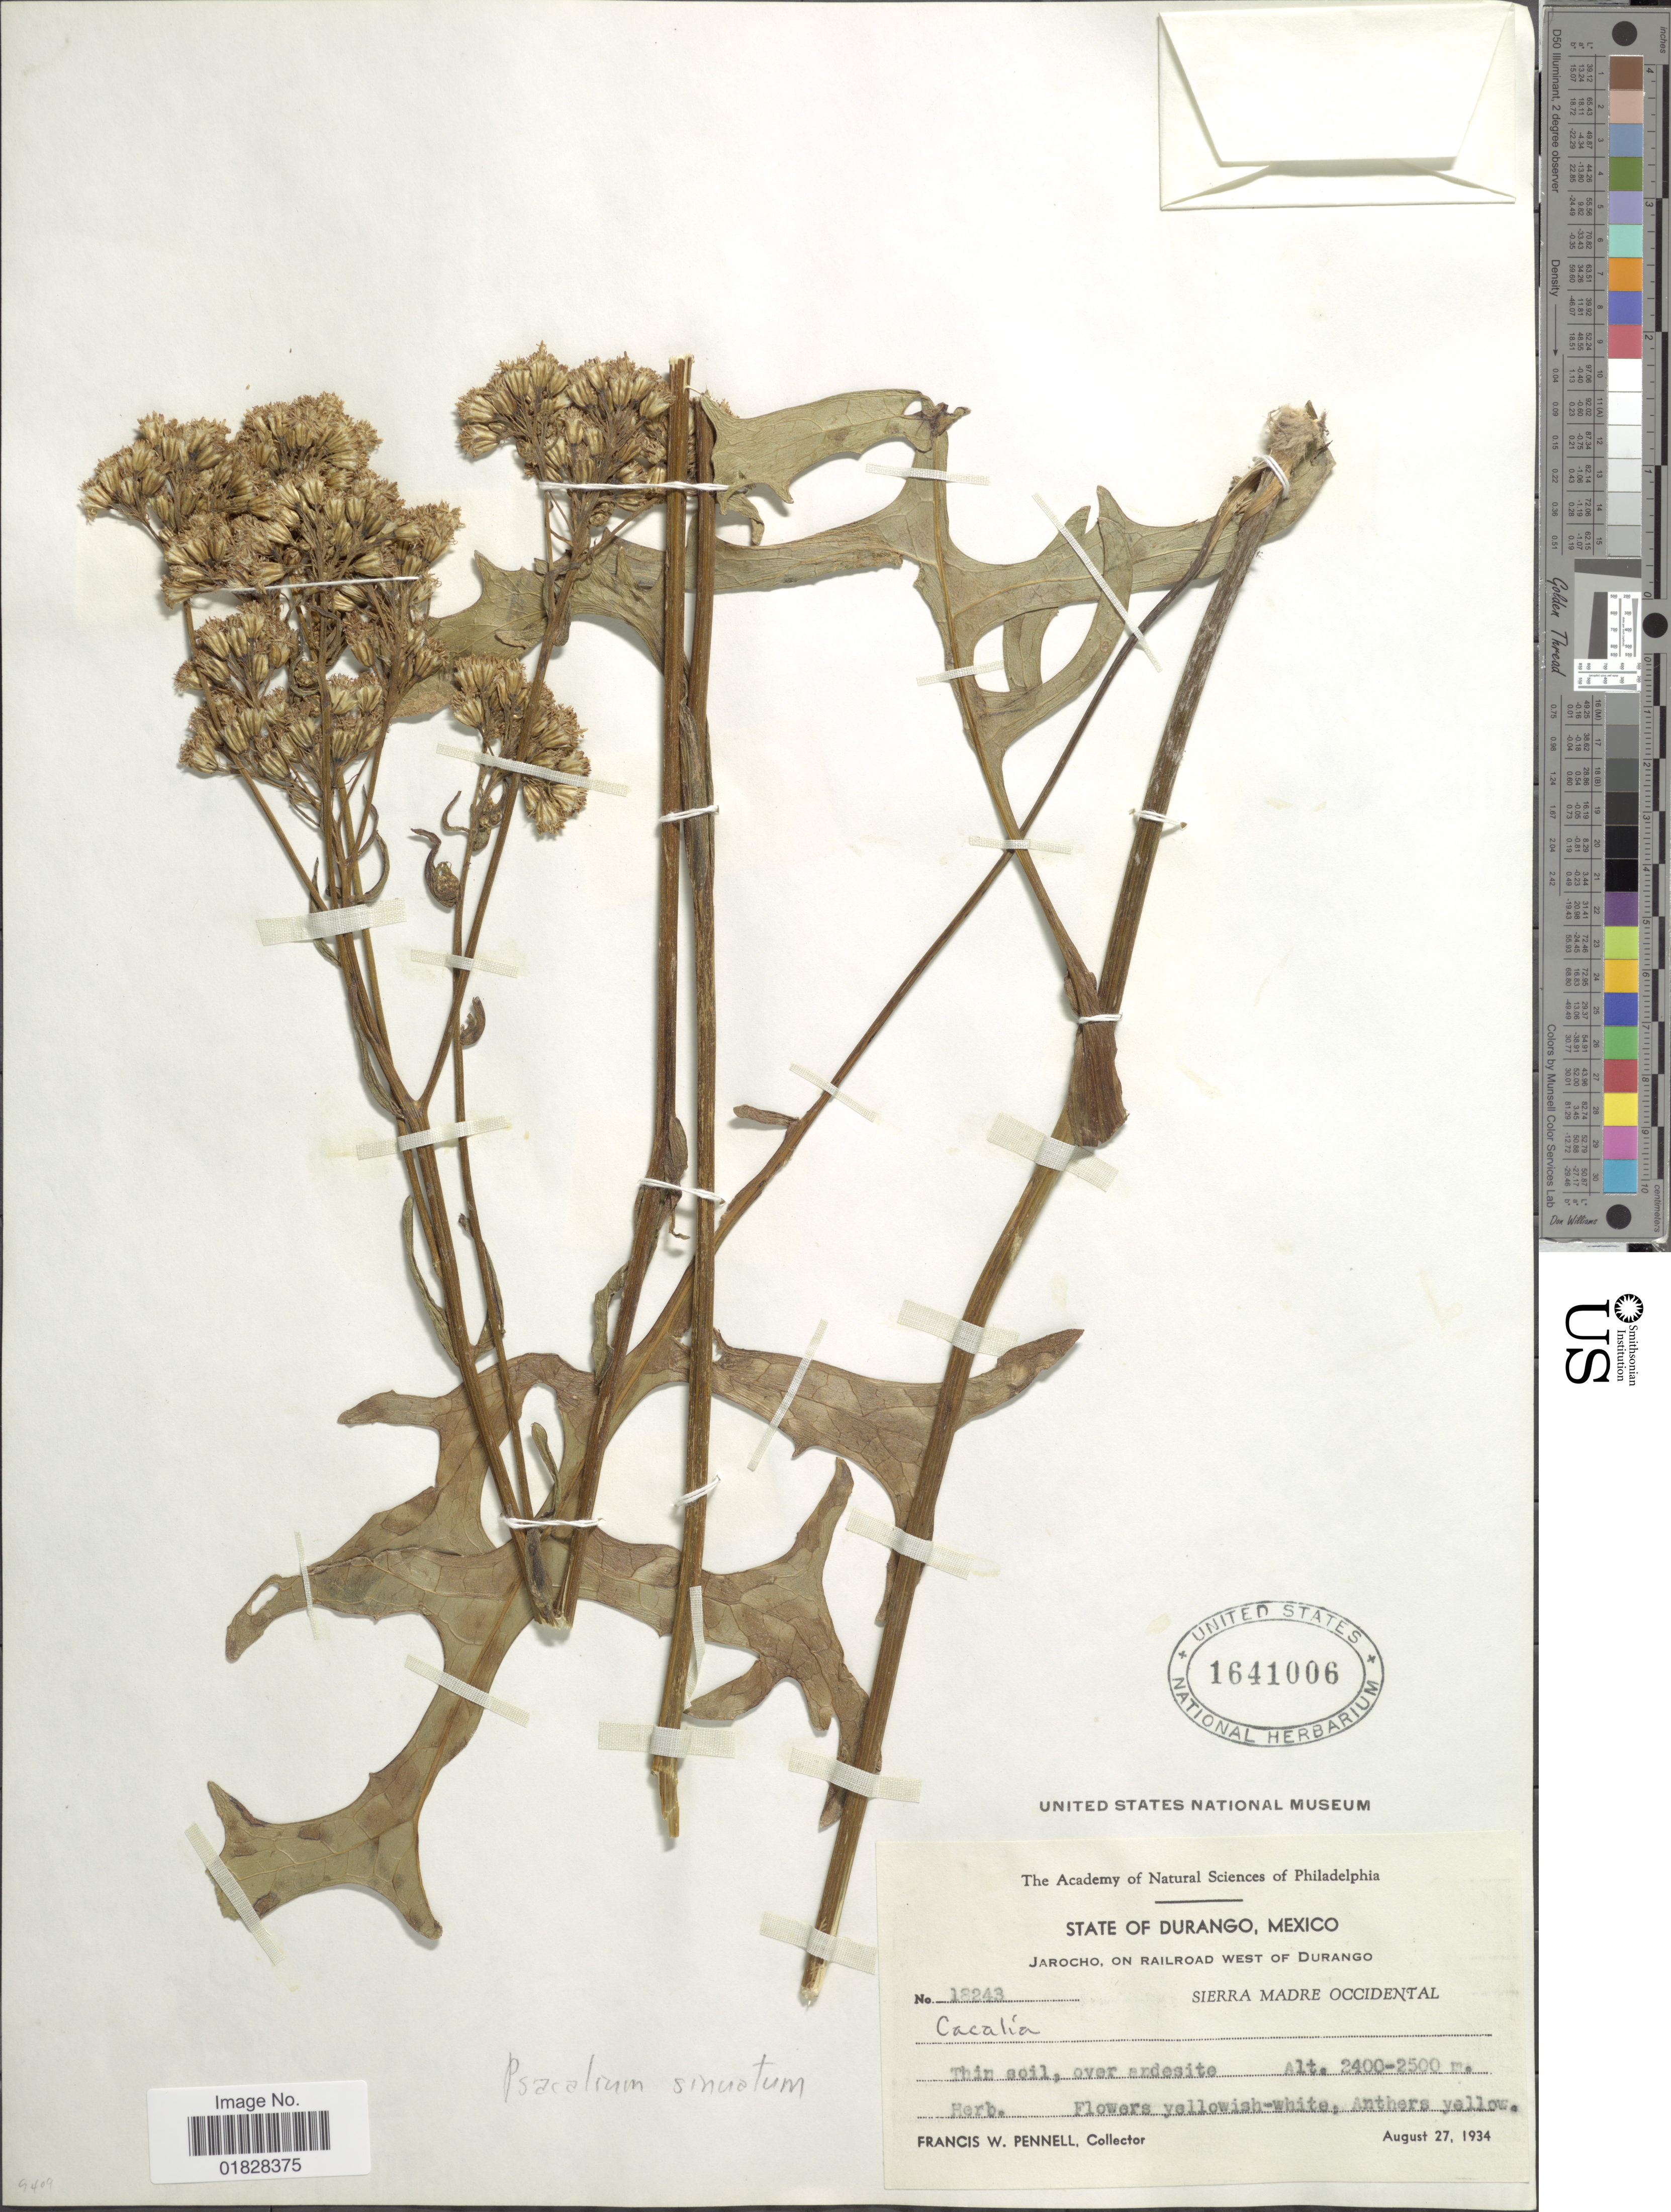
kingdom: Plantae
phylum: Tracheophyta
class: Magnoliopsida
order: Asterales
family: Asteraceae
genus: Psacalium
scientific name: Psacalium sinuatum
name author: (Cerv.) H. Rob. & Brettell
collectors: F. W. Pennell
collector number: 18243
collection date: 1934-08-27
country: Mexico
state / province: Durango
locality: State of Durango, Mexico. Jarocho, on railroad west of Durango. Sierra Madre Occidental. Thin soil, over ardesite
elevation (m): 2400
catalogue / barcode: US 1641006